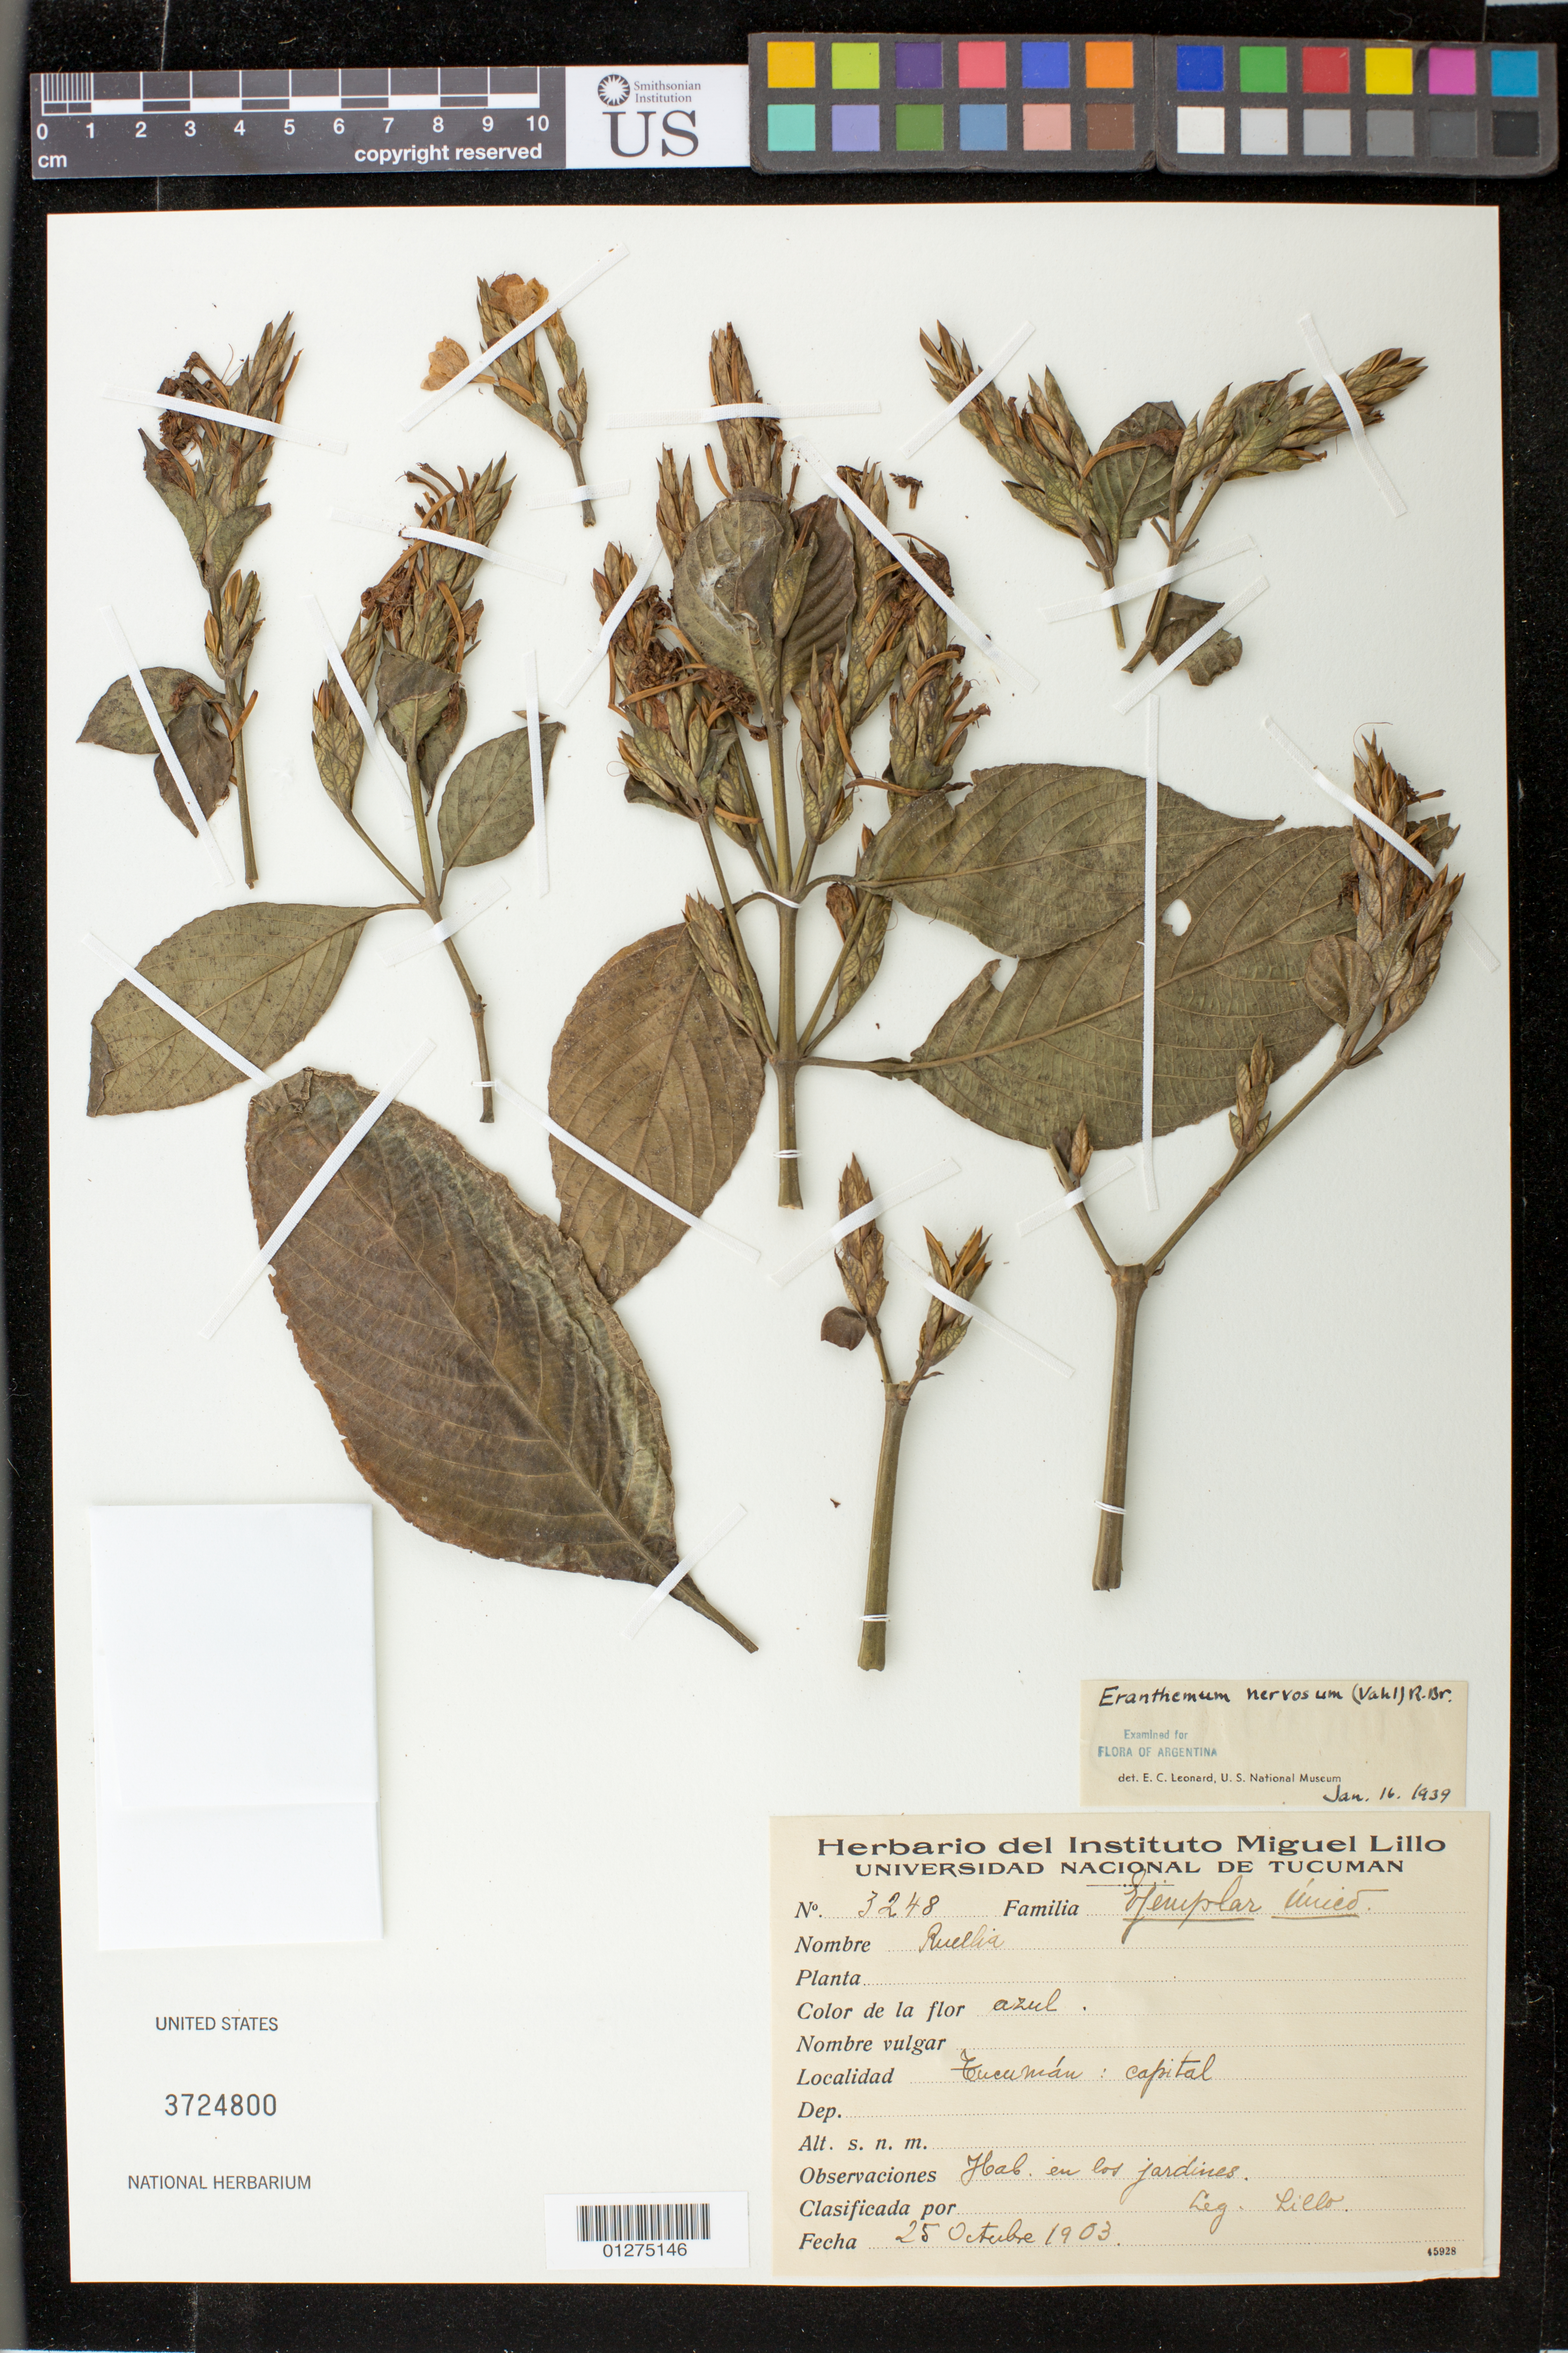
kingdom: Plantae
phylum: Tracheophyta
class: Magnoliopsida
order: Lamiales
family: Acanthaceae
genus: Eranthemum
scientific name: Eranthemum pulchellum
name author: Andrews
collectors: M. Lillo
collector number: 3248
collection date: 1903-10-25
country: Argentina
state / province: Tucuman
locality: Tucuman, Capital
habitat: hab. en los jardines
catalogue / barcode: US 3724800